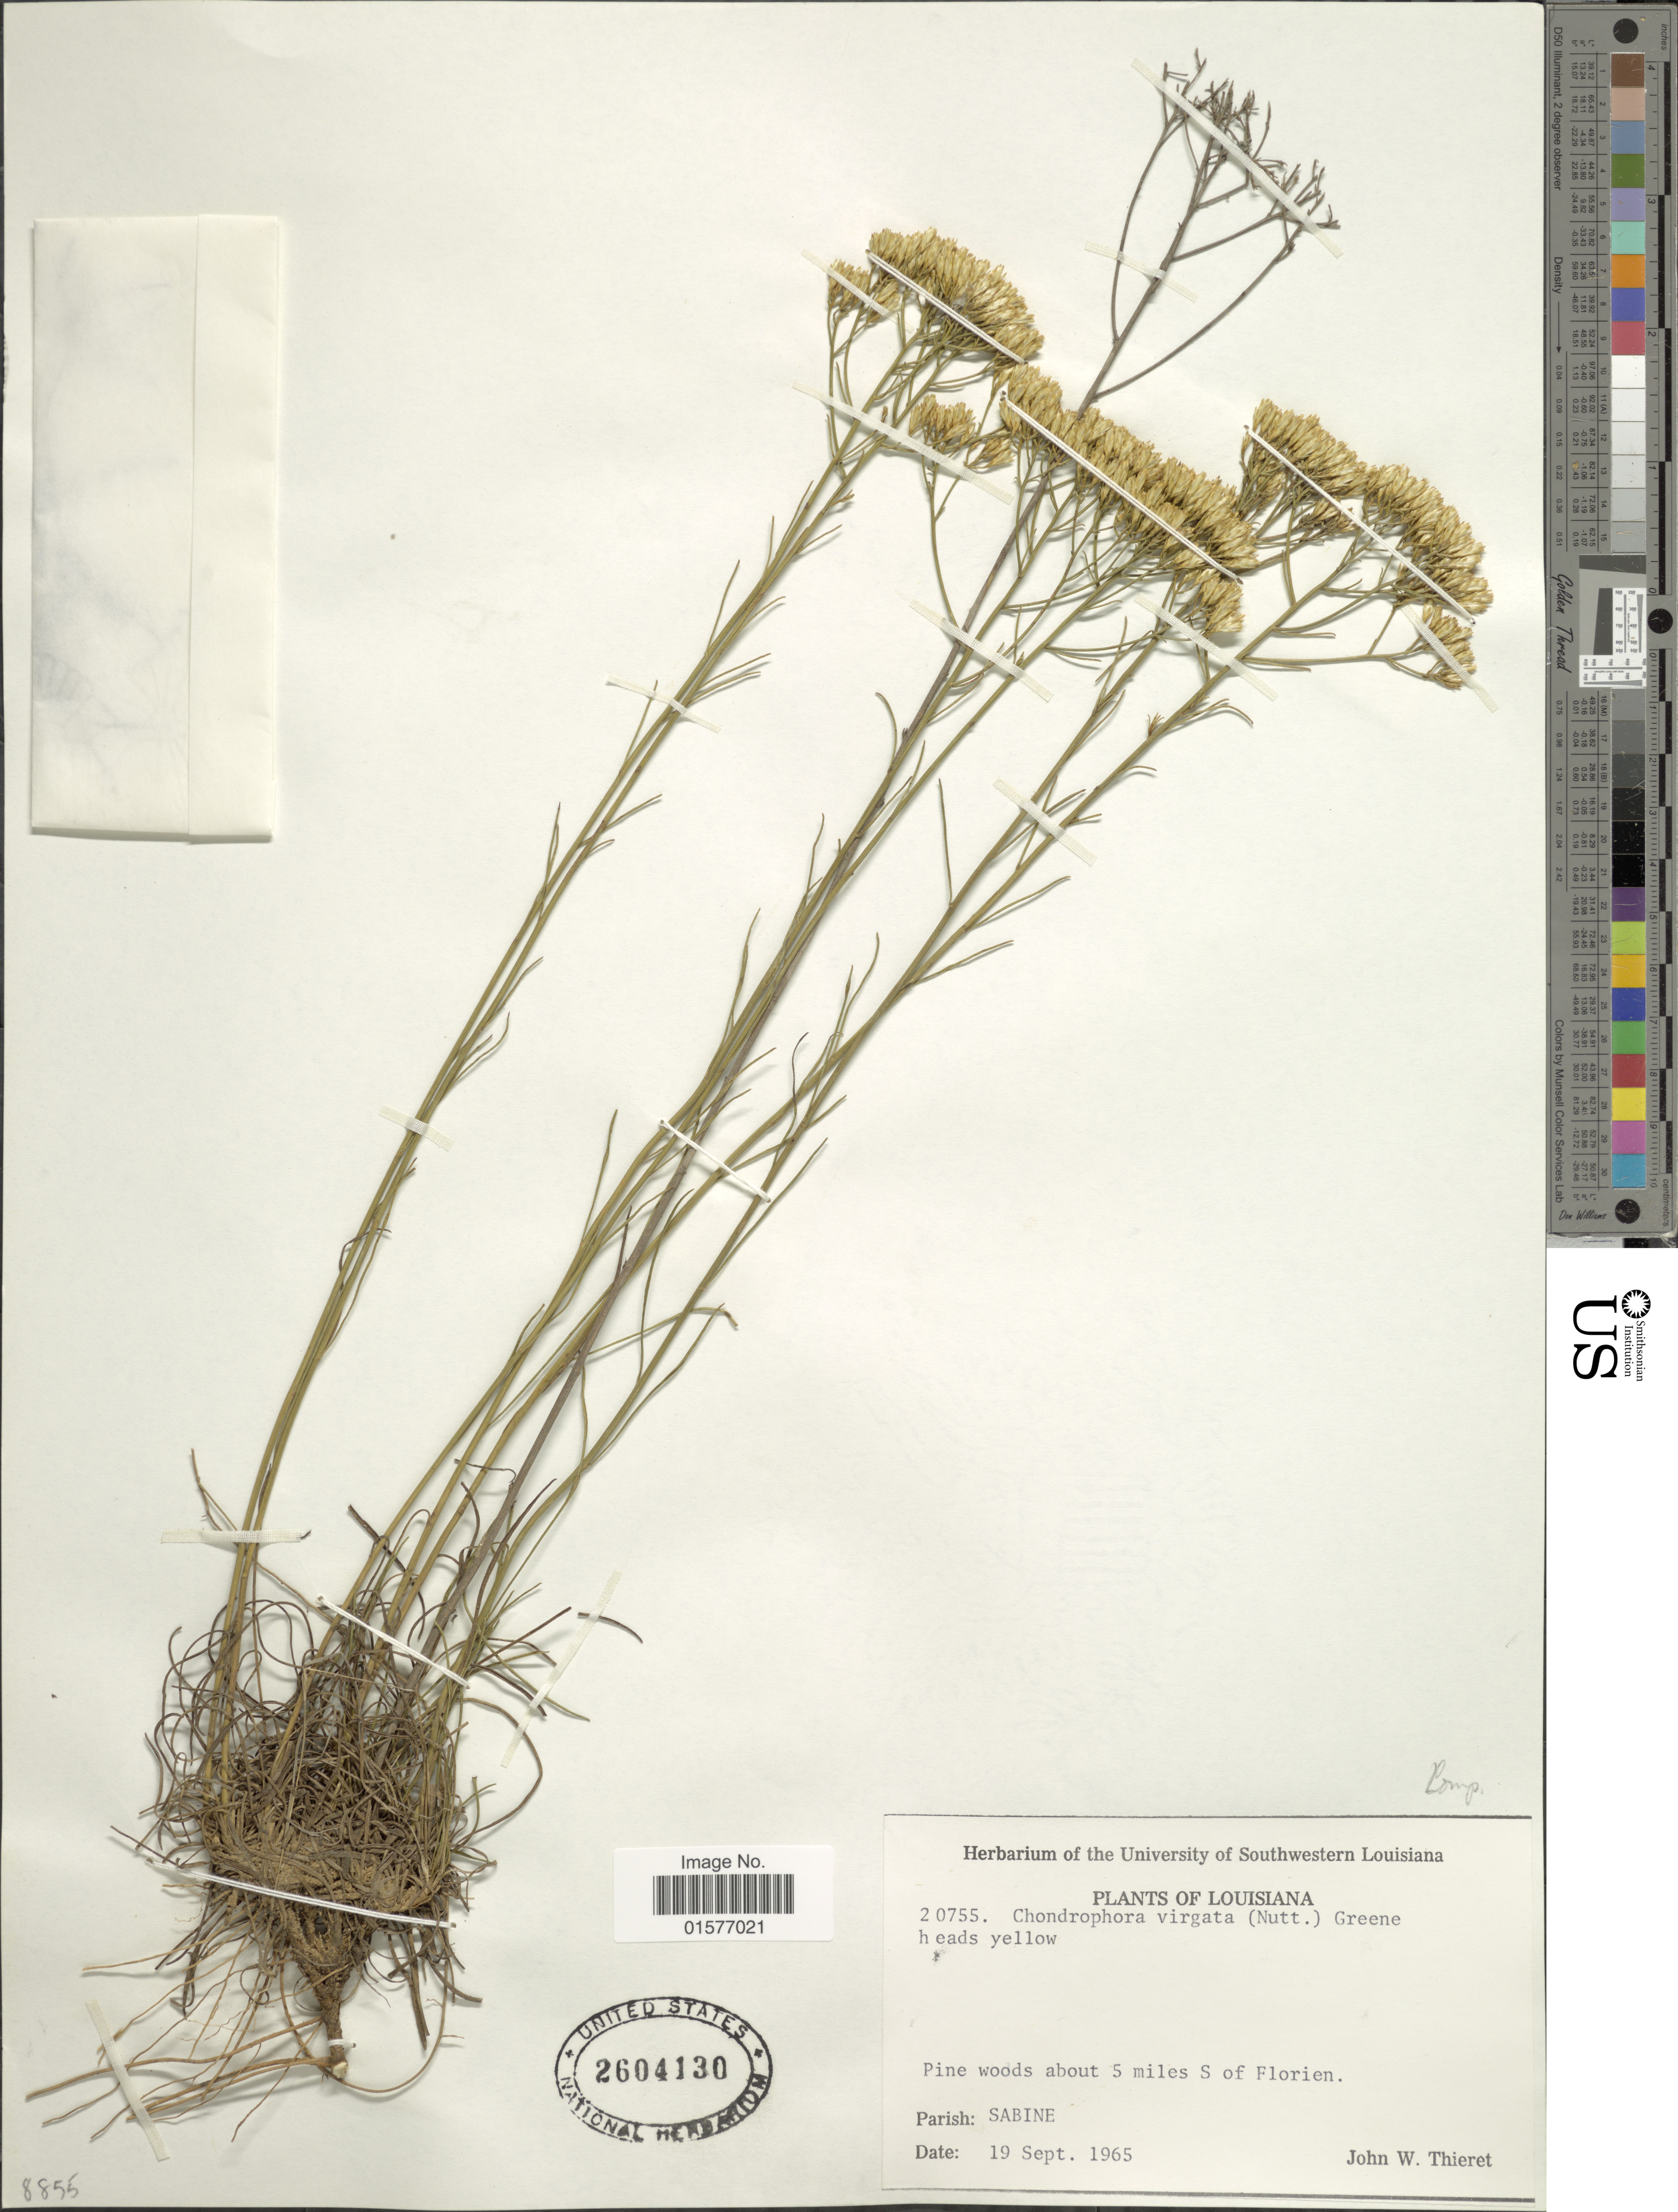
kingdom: Plantae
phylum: Tracheophyta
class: Magnoliopsida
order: Asterales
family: Asteraceae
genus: Bigelowia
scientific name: Bigelowia nuttallii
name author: L.C. Anderson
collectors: J. W. Thieret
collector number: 20755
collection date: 1965-09-19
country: United States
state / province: Louisiana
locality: Pine woods about 5 miles S of Florien, Parish: Sabine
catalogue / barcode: US 2604130